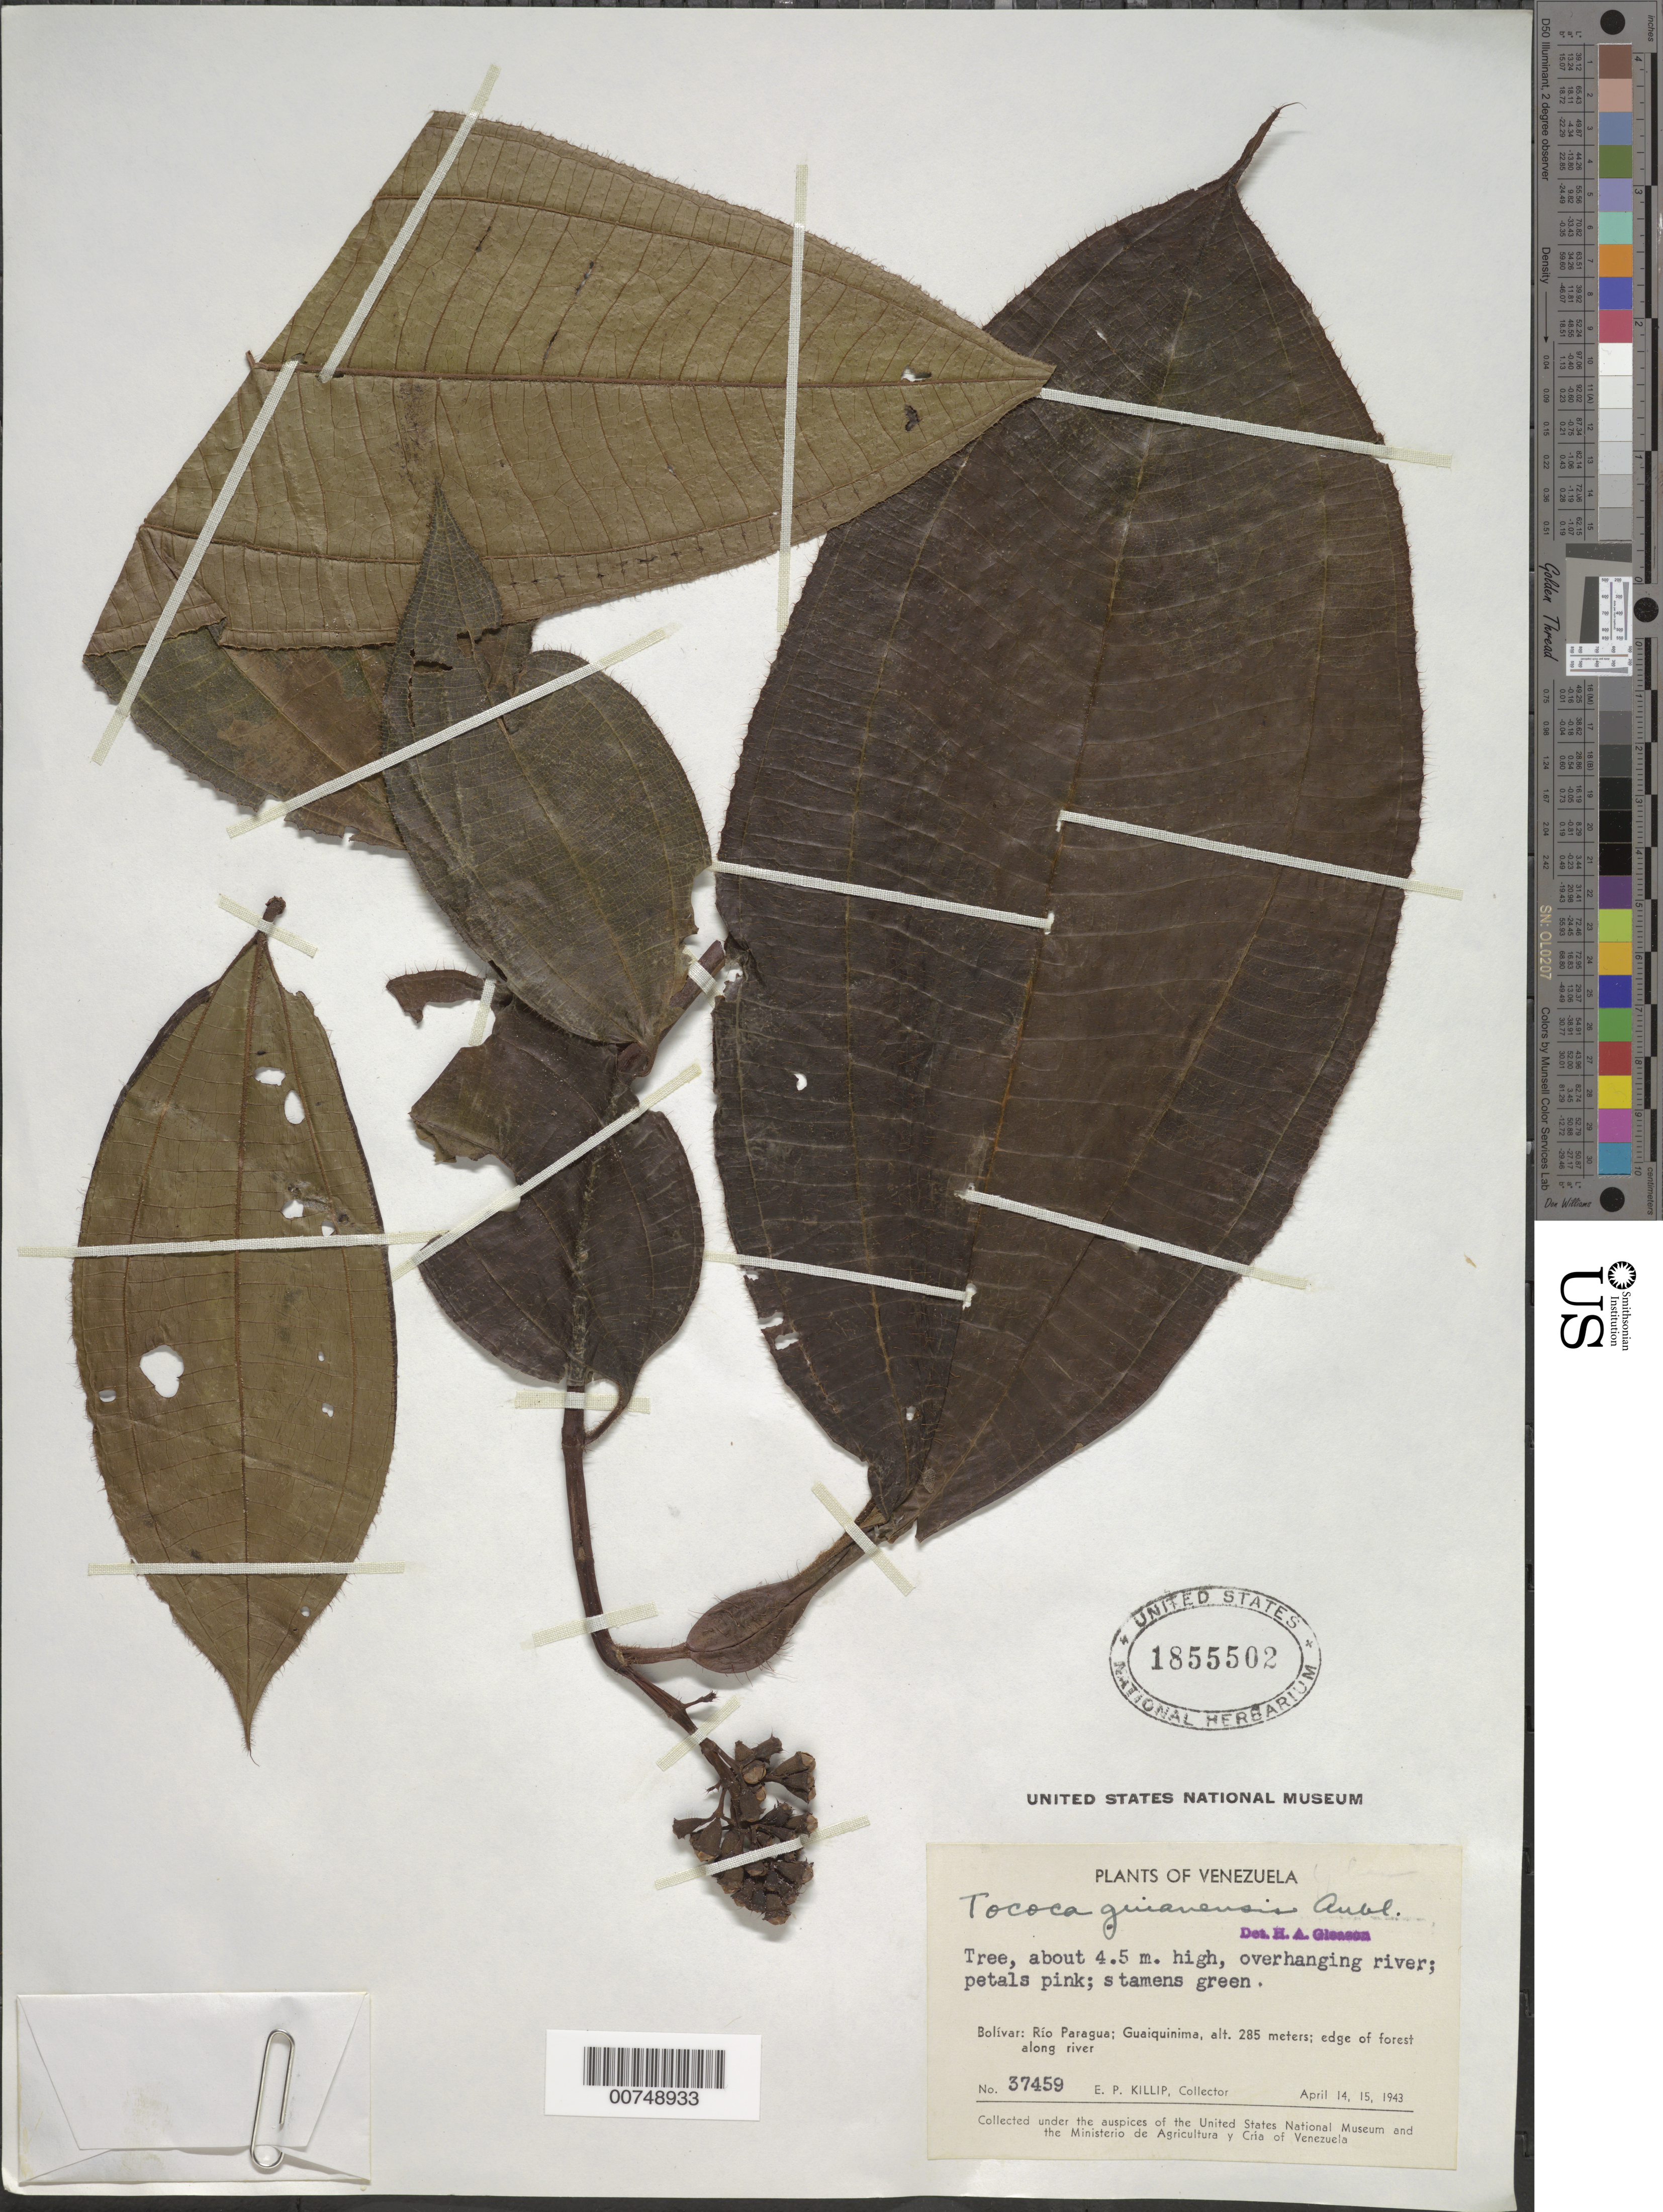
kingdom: Plantae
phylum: Tracheophyta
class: Magnoliopsida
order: Myrtales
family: Melastomataceae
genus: Tococa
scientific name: Tococa guianensis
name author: Aubl.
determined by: Gleason, H. A.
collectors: E. P. Killip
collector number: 37459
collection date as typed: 14-Apr-43 to 15-Apr-43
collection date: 1943-04-14/1943-04-15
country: Venezuela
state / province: Bolívar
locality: Guaiquinima, Río Paragua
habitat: Edge of forest along river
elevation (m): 285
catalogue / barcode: US 1855502